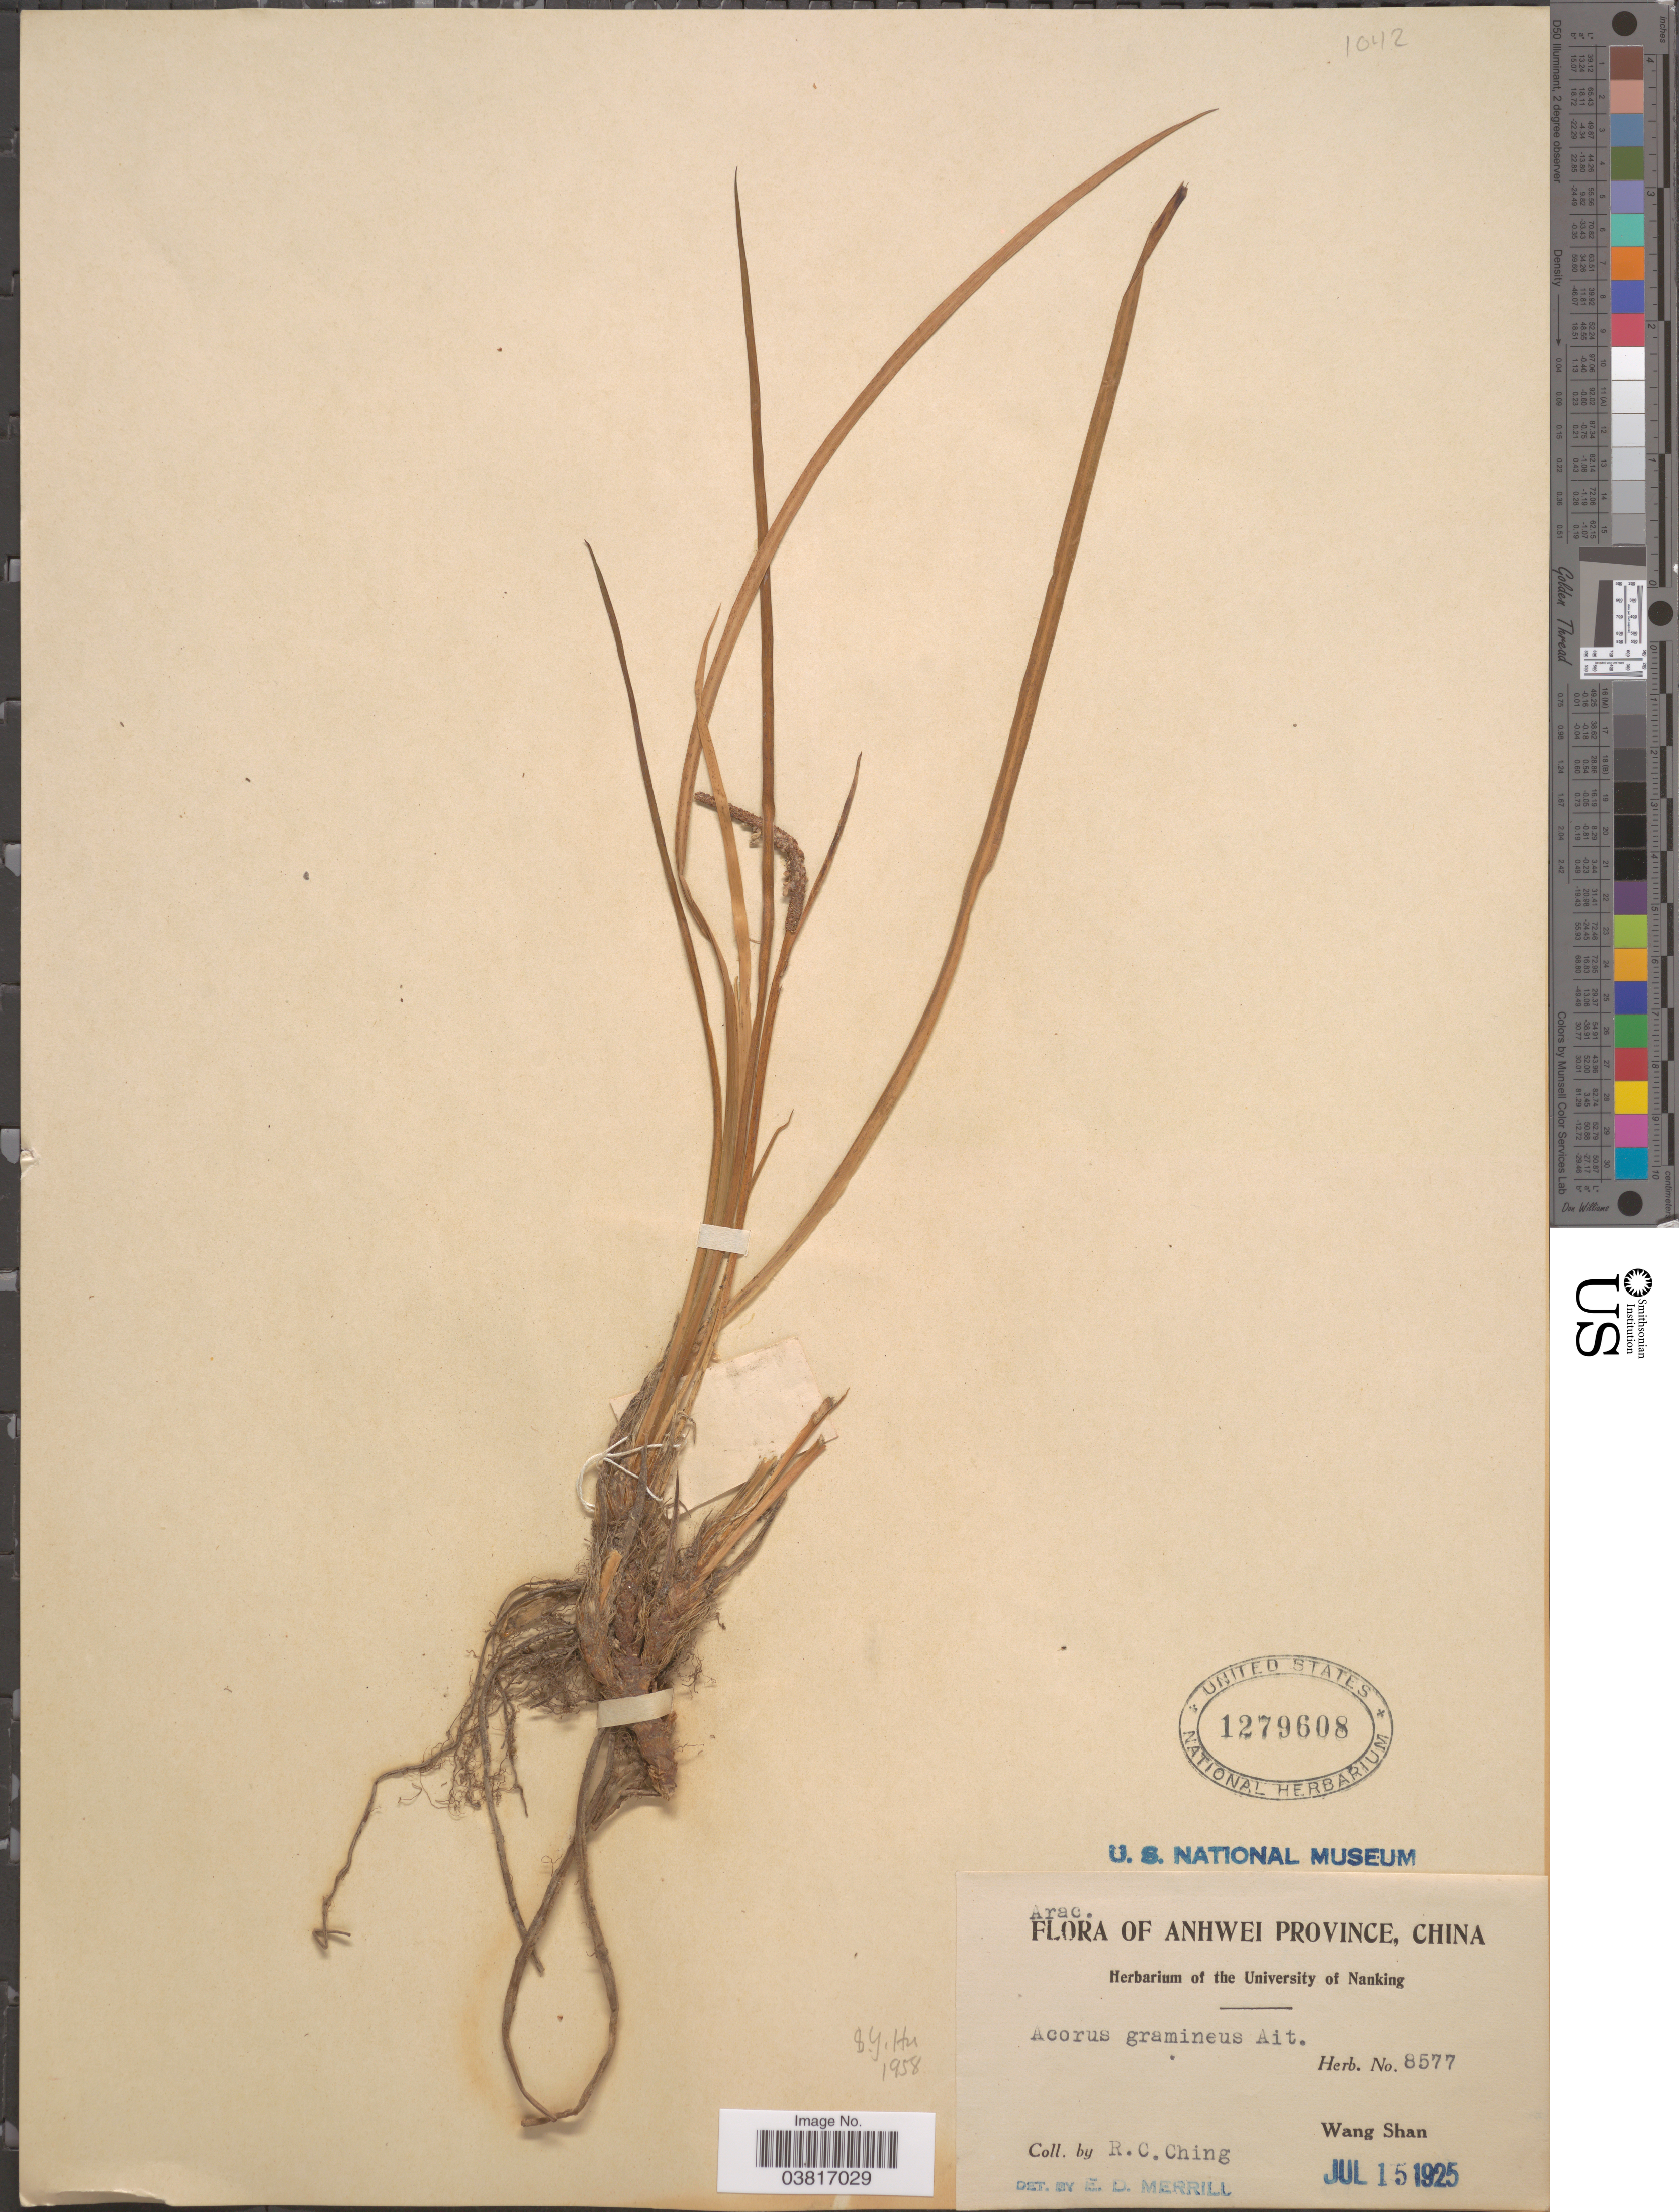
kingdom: Plantae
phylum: Tracheophyta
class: Liliopsida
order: Acorales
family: Acoraceae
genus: Acorus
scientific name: Acorus gramineus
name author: Sol. ex Aiton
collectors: R. C. Ching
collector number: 8577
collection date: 1925-07-15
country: China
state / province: Anhui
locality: Anhwei Province. Wang Shan.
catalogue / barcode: US 1279608